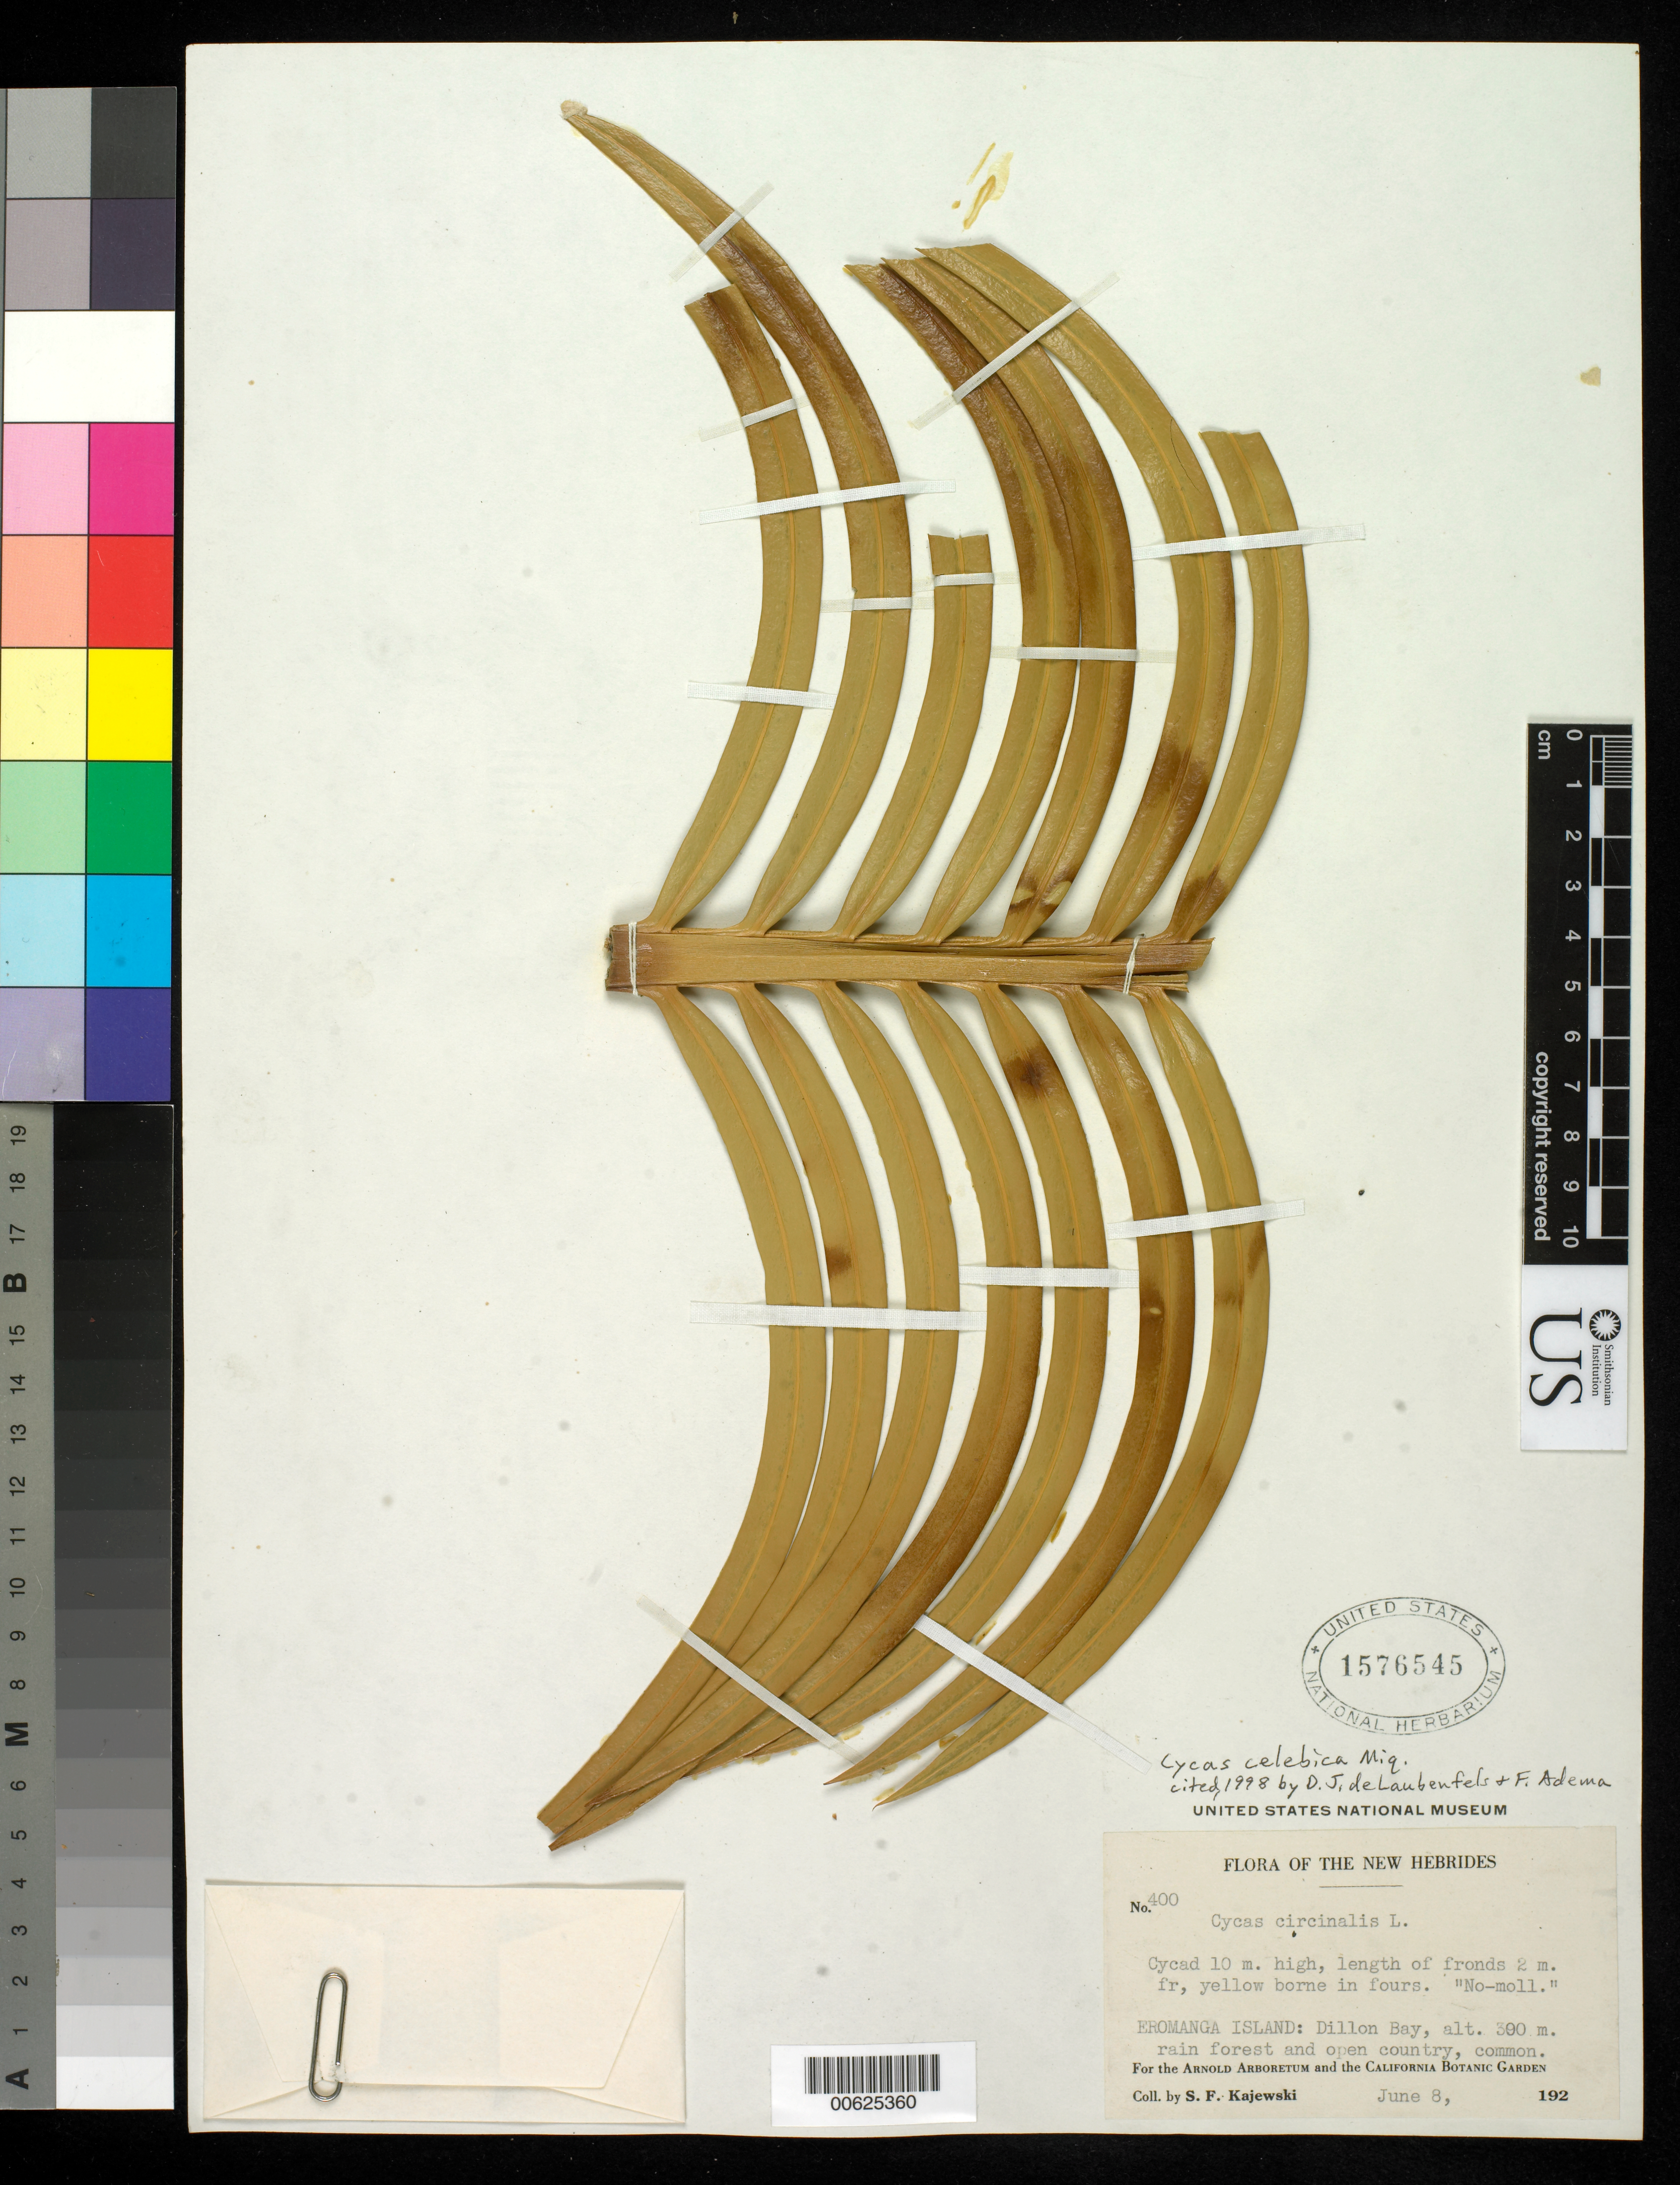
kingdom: Plantae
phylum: Tracheophyta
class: Cycadopsida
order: Cycadales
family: Cycadaceae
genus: Cycas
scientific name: Cycas celebica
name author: Miq.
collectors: S. Kajewski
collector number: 400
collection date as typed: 08 Jun 192-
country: Vanuatu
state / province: Tafea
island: Erromango [Eromanga]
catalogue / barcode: US 1576545